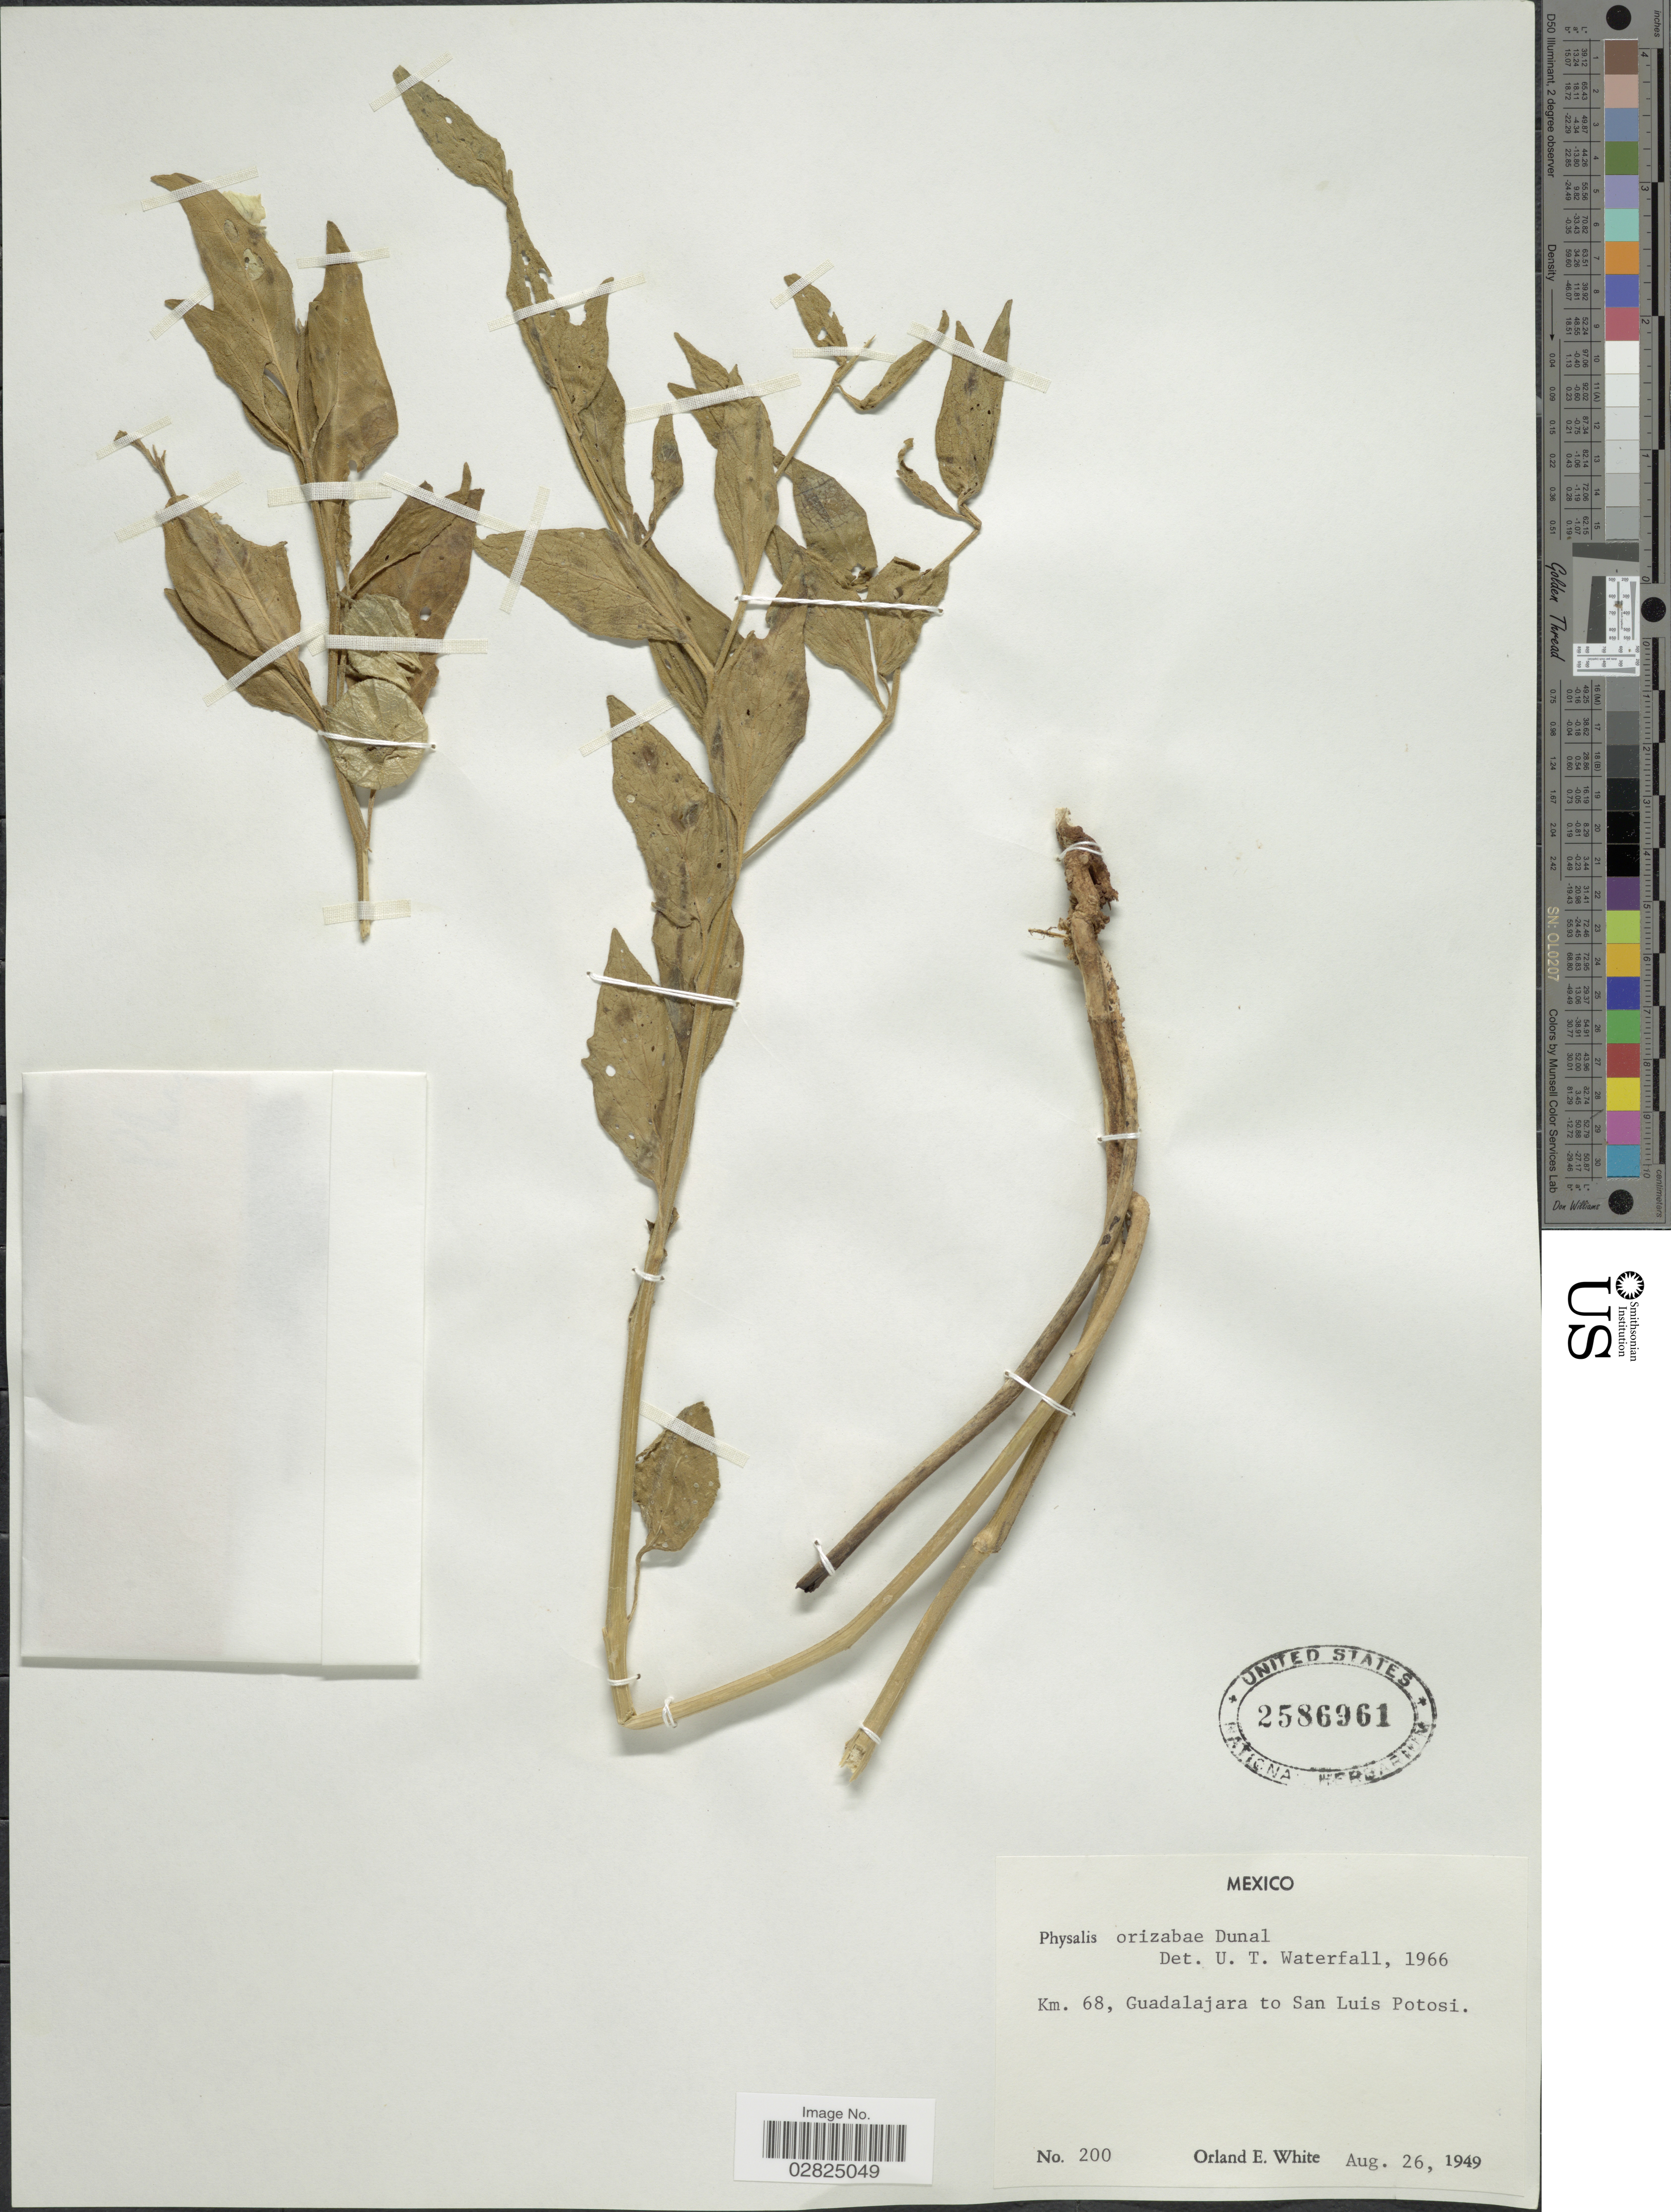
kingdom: Plantae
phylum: Tracheophyta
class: Magnoliopsida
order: Solanales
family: Solanaceae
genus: Physalis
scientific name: Physalis orizabae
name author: Dunal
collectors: O. E. White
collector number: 200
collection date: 1949-08-26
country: Mexico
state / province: San Luis Potosí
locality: Km. 68, Guadalajara to San Luis Potosi.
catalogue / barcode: US 2586961